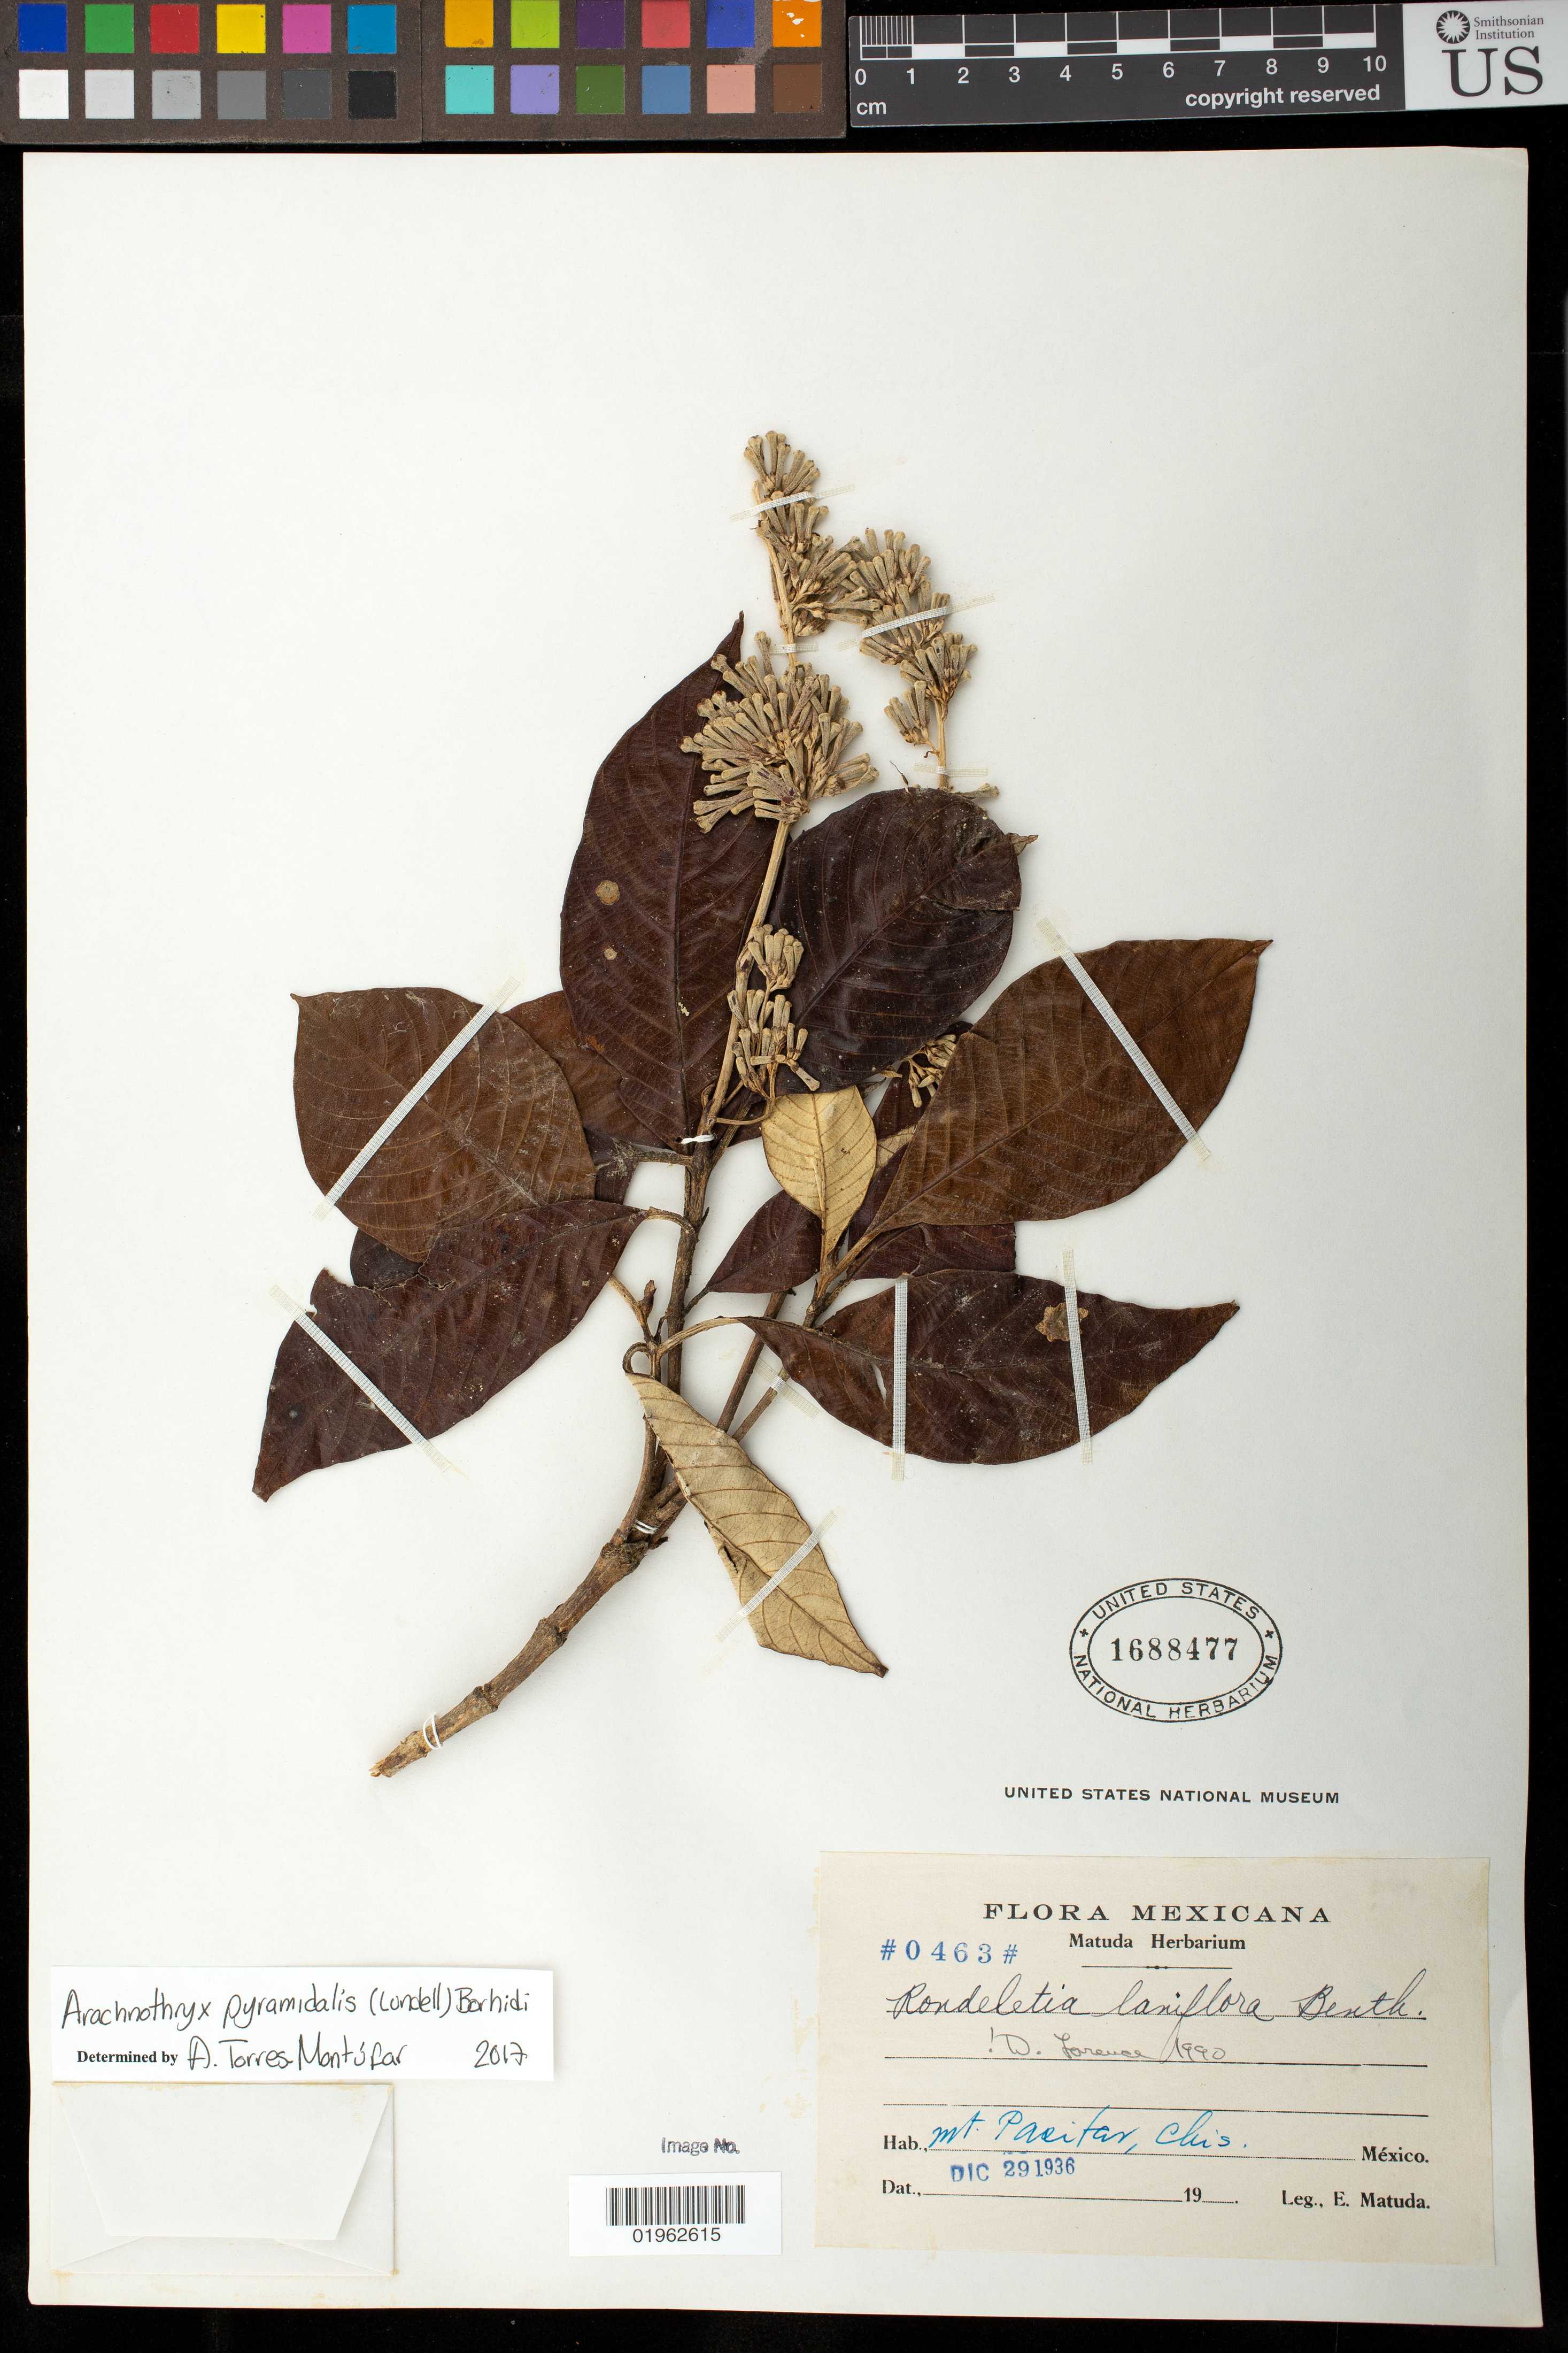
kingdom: Plantae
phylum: Tracheophyta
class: Magnoliopsida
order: Gentianales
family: Rubiaceae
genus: Arachnothryx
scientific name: Arachnothryx pyramidalis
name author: (Lundell) Borhidi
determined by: Torres Montufar, J. A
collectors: E. Matuda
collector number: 0463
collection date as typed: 29 Dec 1936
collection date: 1936-12-29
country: Mexico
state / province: Chiapas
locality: Mt. Pasitar.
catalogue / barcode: US 1688477